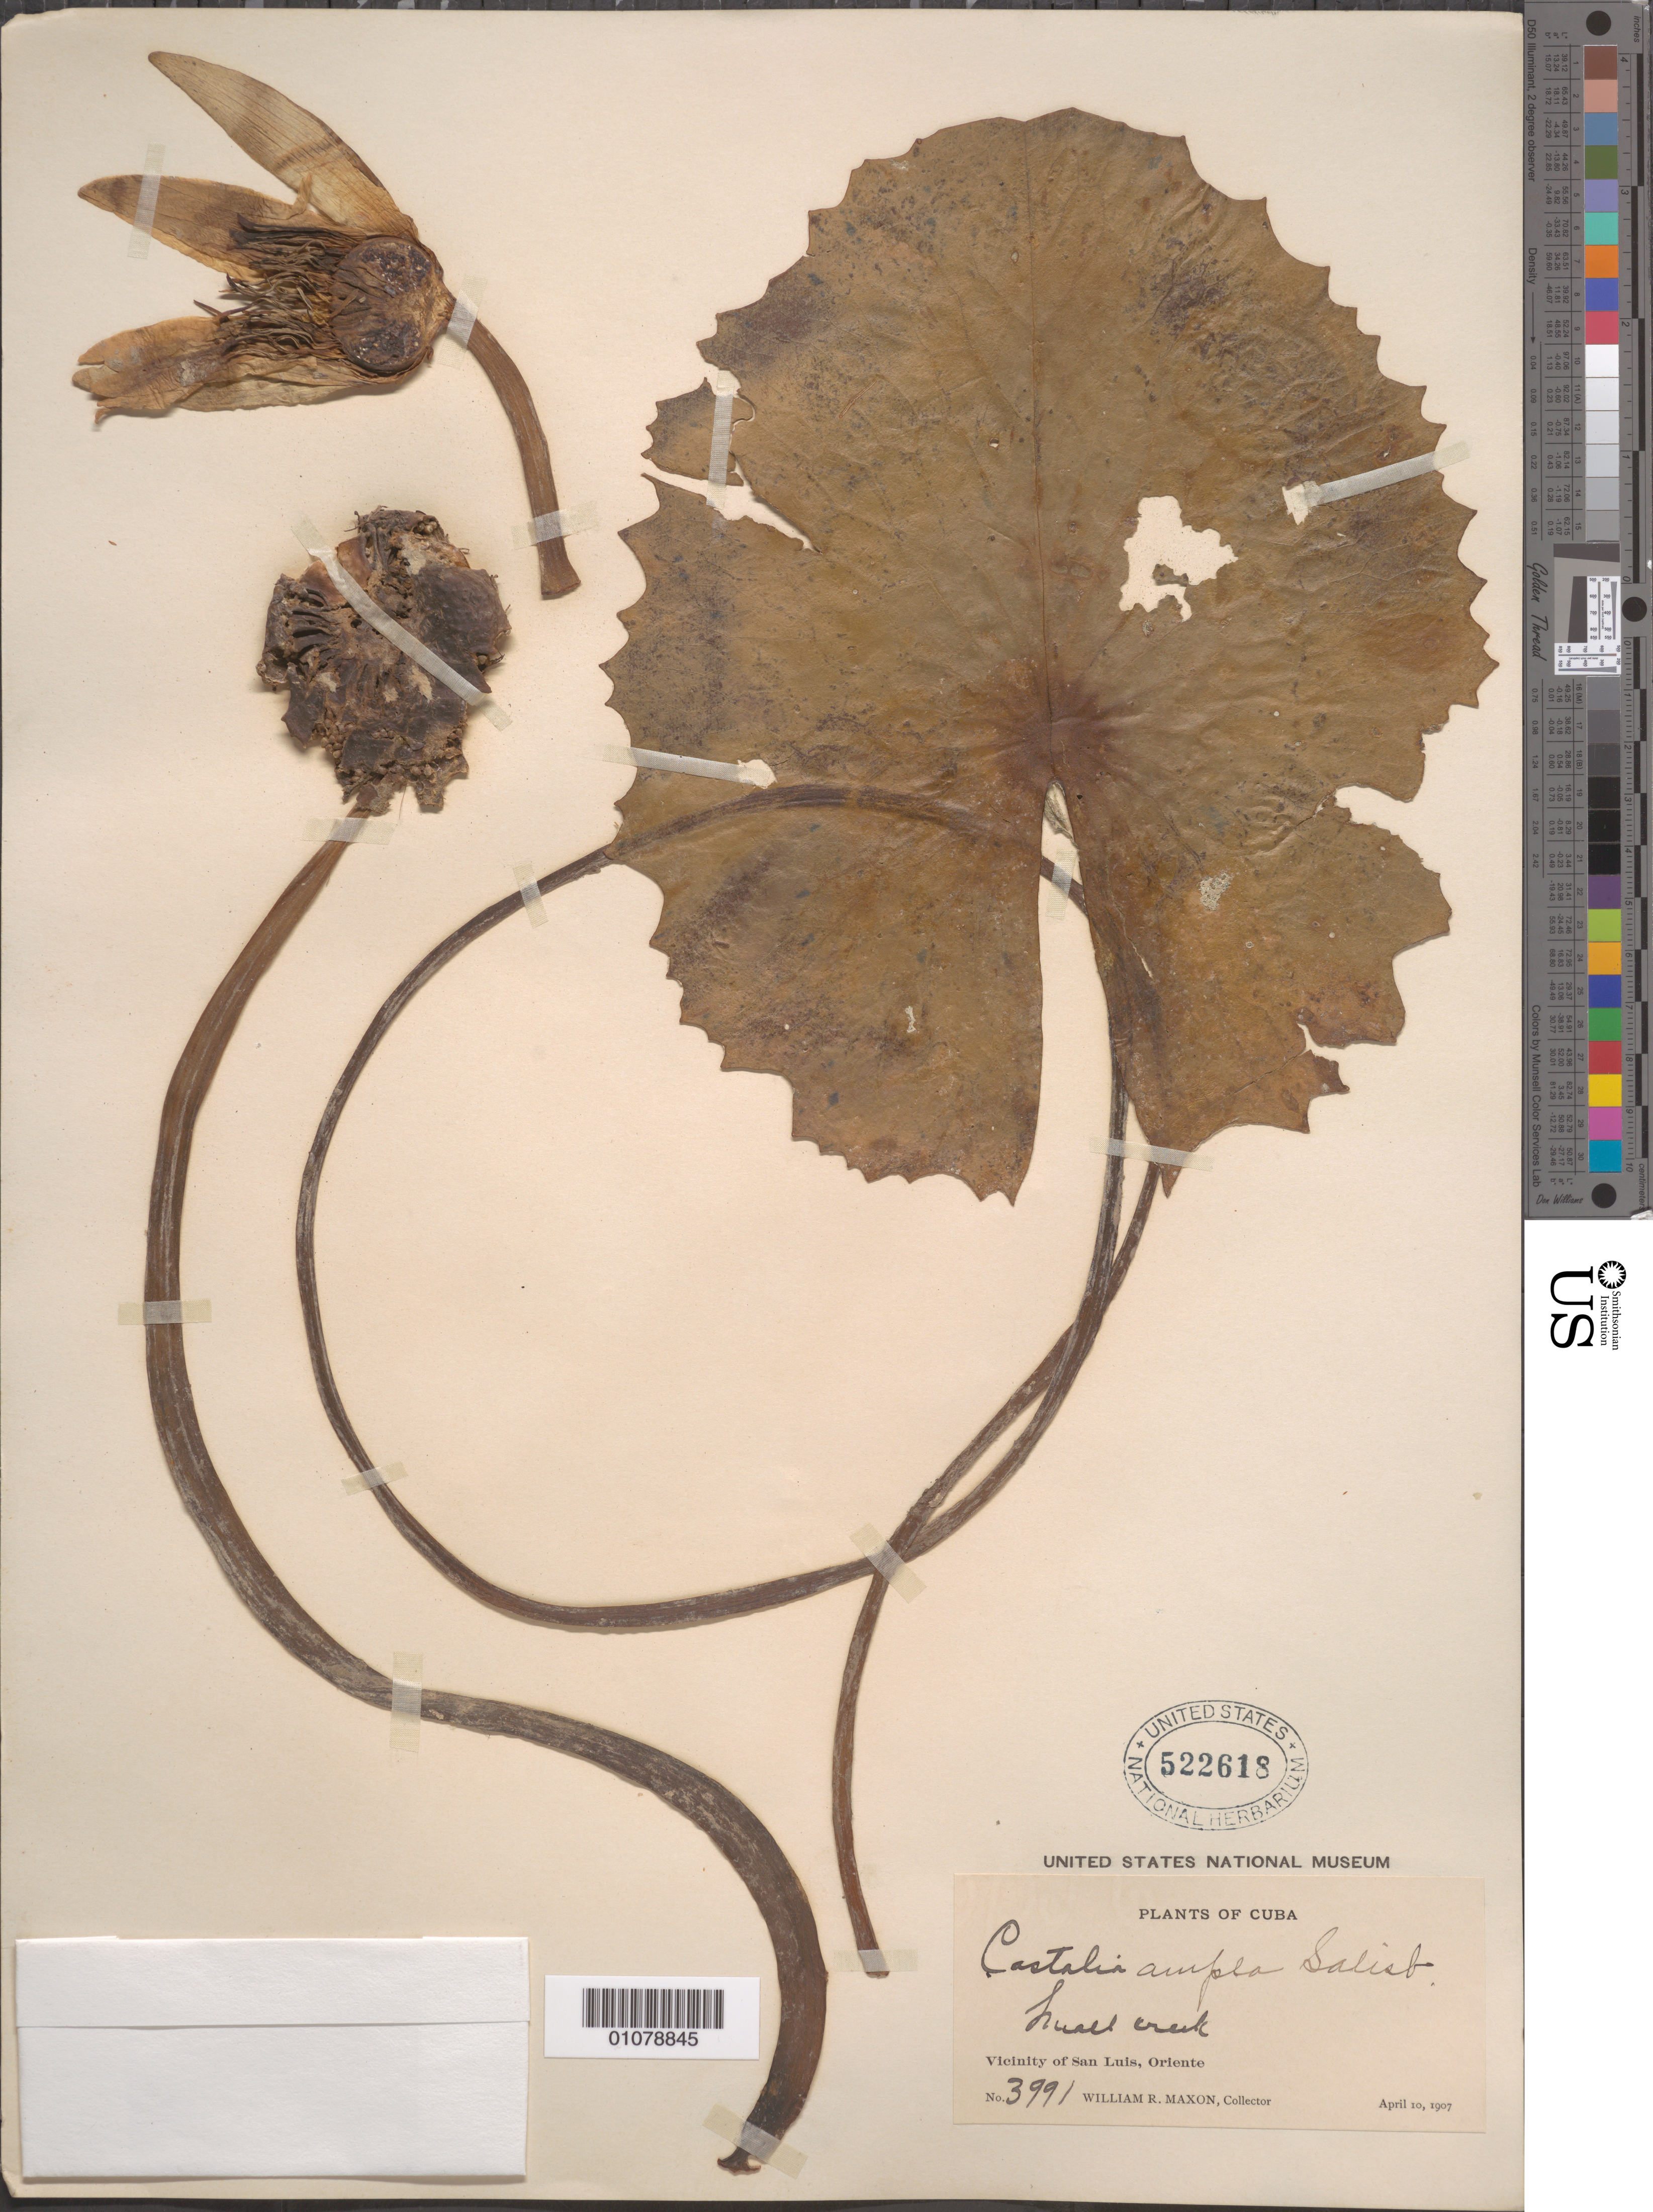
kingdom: Plantae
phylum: Tracheophyta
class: Magnoliopsida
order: Nymphaeales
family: Nymphaeaceae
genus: Nymphaea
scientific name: Nymphaea ampla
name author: (Salisb.) DC.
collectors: W. R. Maxon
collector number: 3991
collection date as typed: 10 Apr 1907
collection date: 1907-04-10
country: Cuba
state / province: Santiago de Cuba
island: Cuba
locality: Oriente, Vicinity of San Luis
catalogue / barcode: US 522618